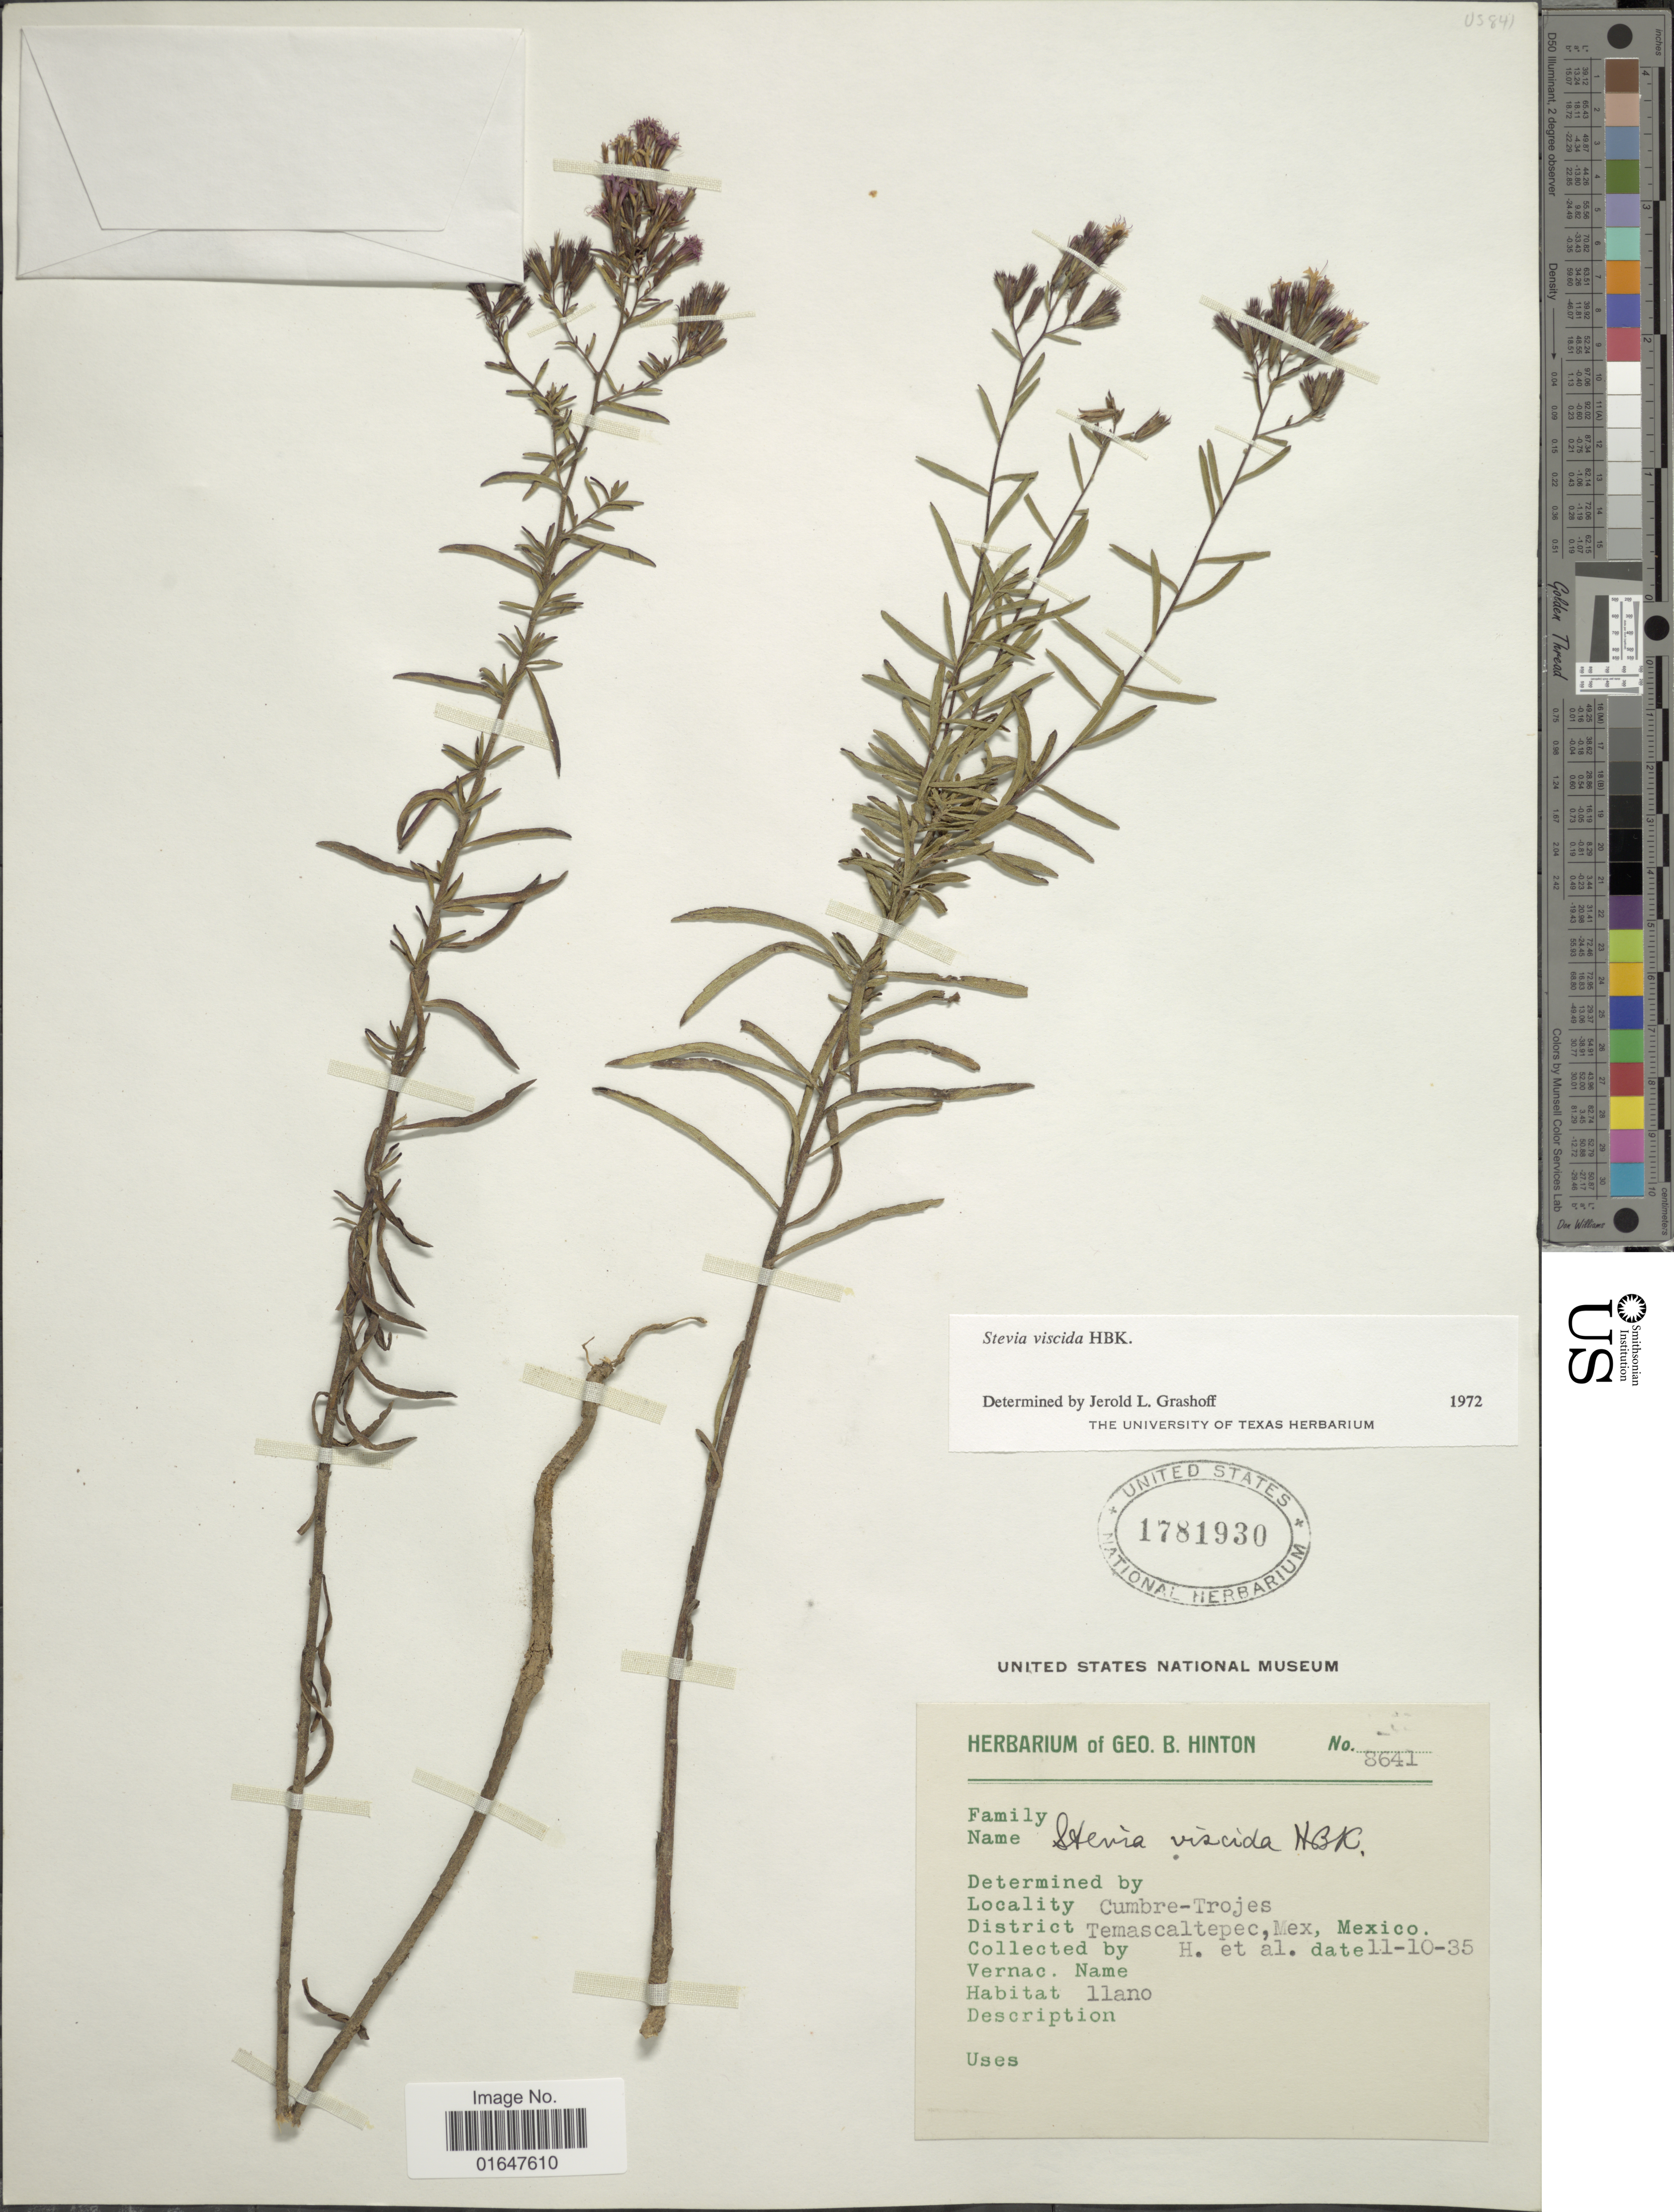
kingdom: Plantae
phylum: Tracheophyta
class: Magnoliopsida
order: Asterales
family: Asteraceae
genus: Stevia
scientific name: Stevia viscida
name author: Kunth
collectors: G. B. Hinton & et al.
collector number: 8641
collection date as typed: Transcribed d/m/y: 11/10/35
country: Mexico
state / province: México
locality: Cumbre-Trojes, District Temascaltepec, Mex.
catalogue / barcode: US 1781930